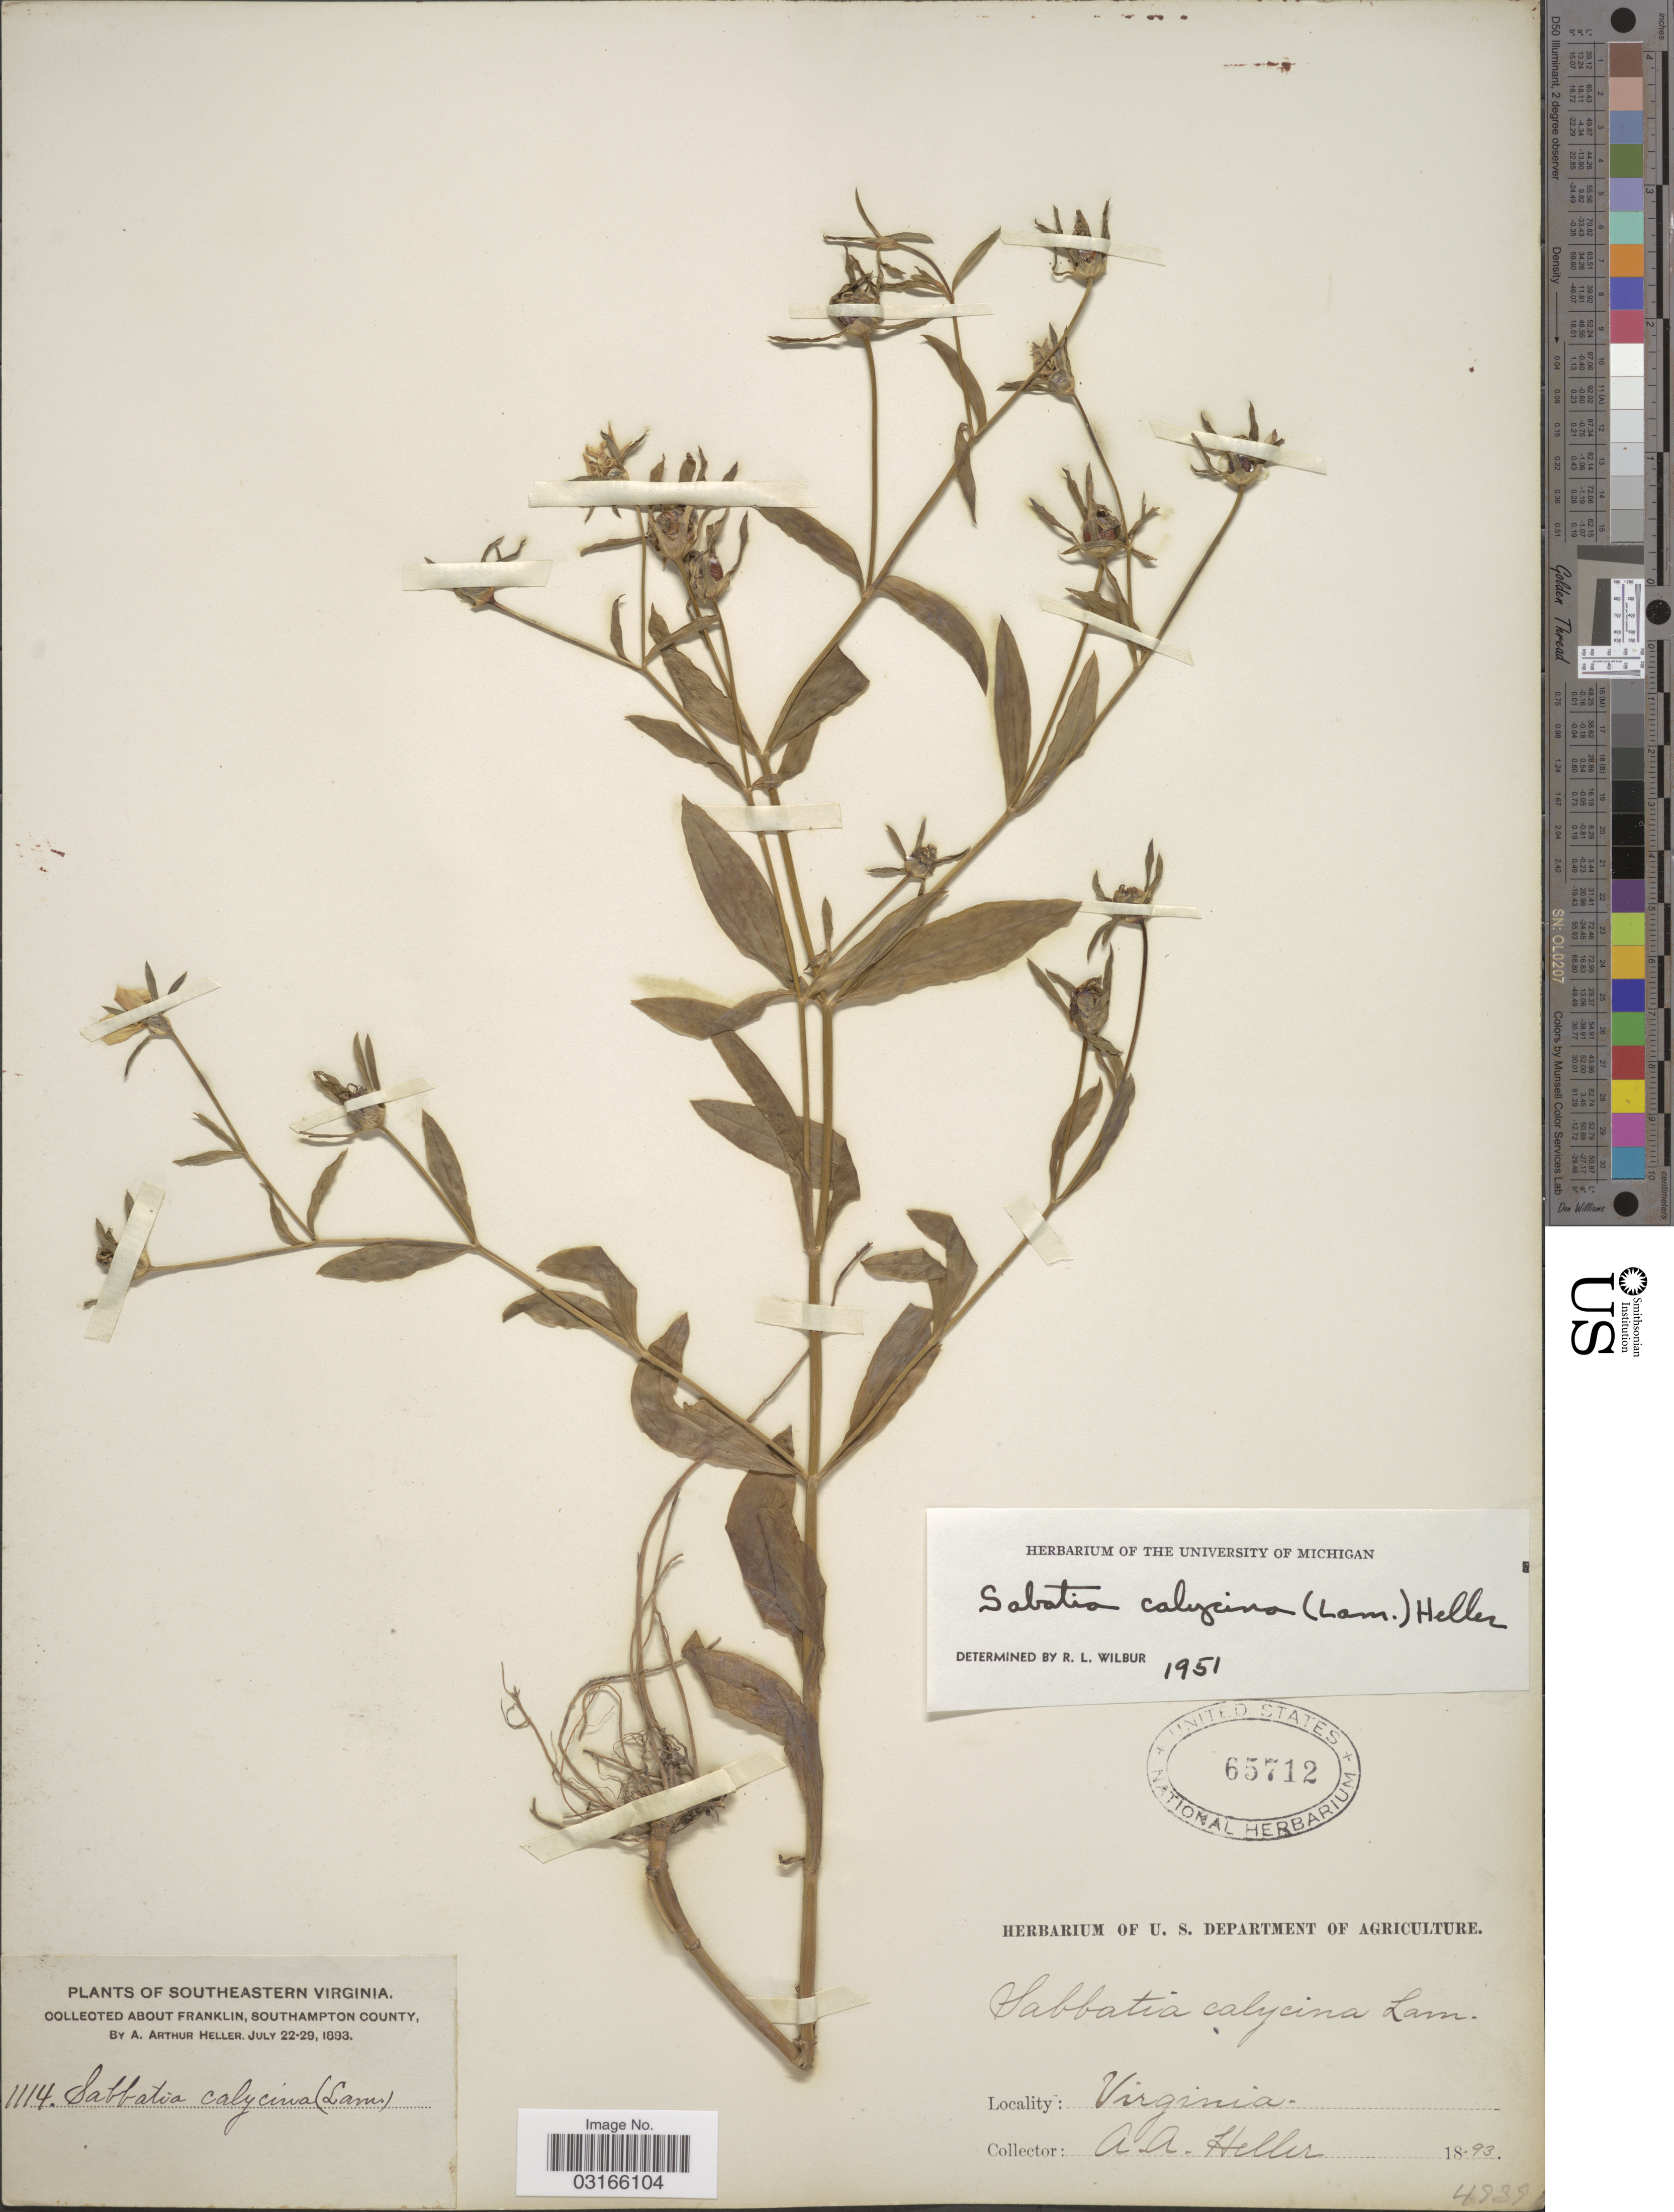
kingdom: Plantae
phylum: Tracheophyta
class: Magnoliopsida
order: Gentianales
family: Gentianaceae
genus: Sabatia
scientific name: Sabatia calycina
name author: (Lam.) A. Heller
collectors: A. A. Heller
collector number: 1114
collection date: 1893-07-22/1893-07-29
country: United States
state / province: Virginia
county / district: Southampton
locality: Southeastern Virginia. About Franklin, Southampton County.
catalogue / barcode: US 65712